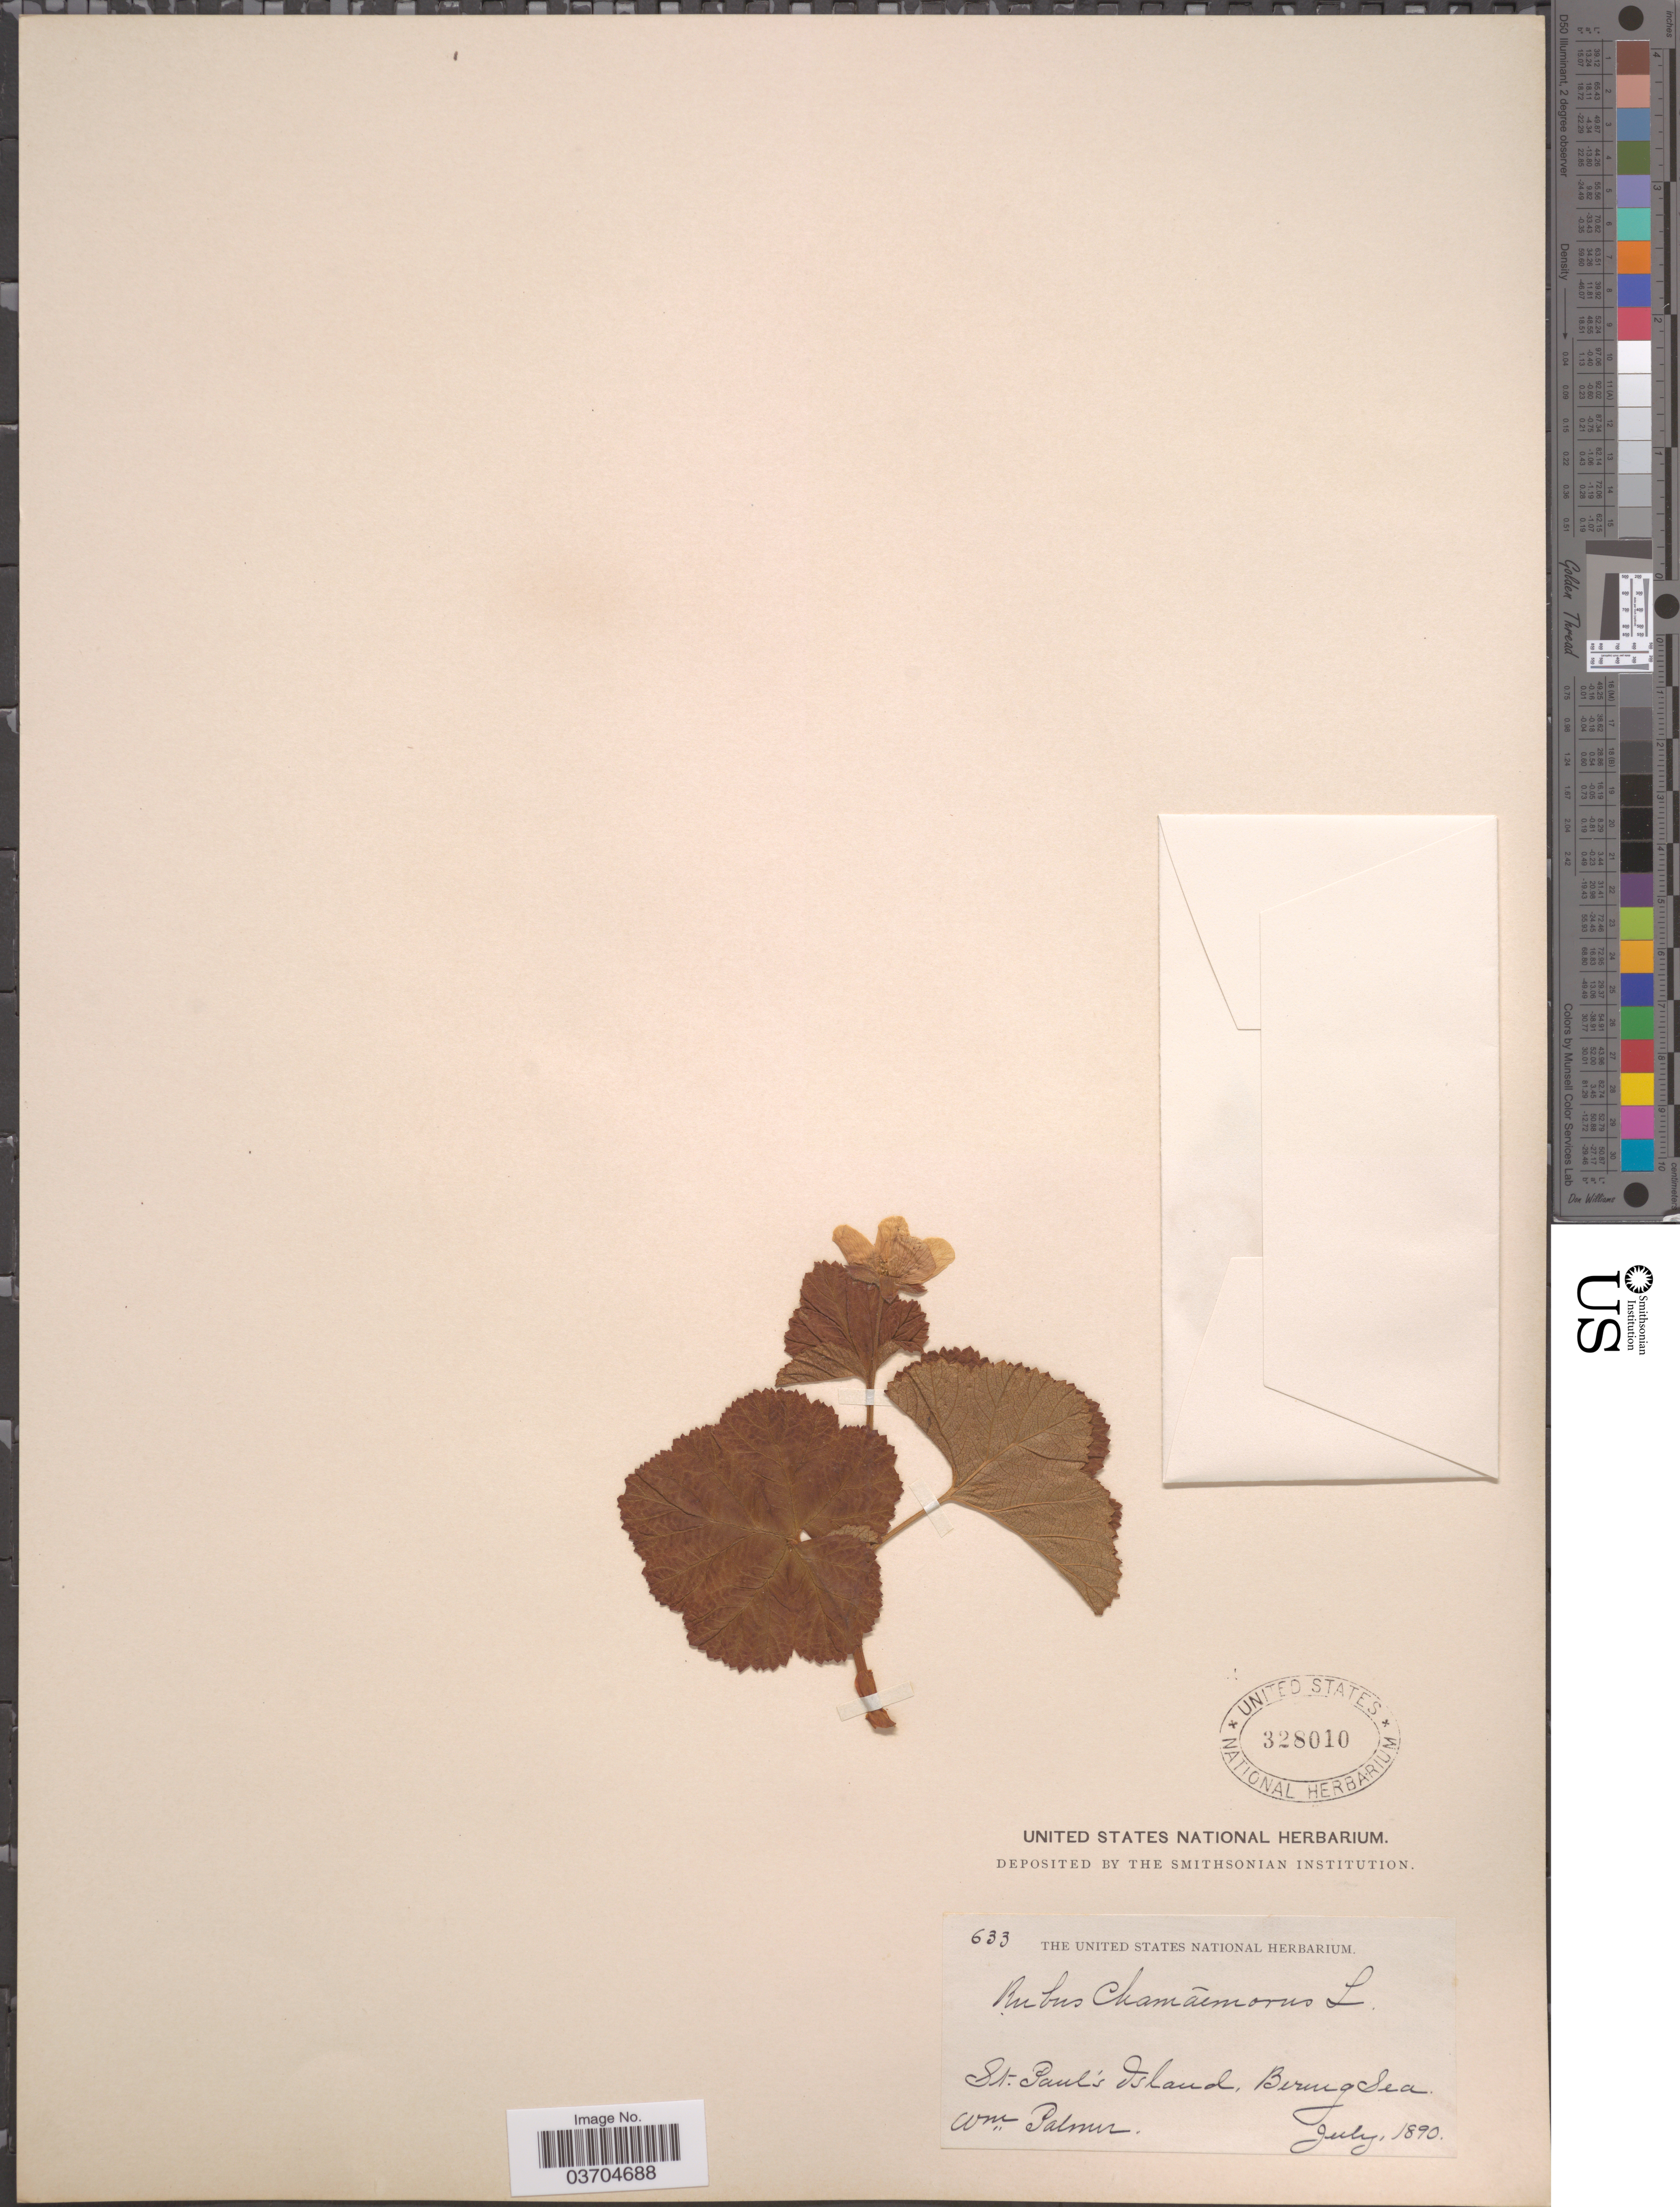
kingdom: Plantae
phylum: Tracheophyta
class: Magnoliopsida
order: Rosales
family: Rosaceae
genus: Rubus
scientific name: Rubus chamaemorus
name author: L.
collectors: W. Palmer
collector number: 633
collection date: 1890-07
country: United States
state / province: Alaska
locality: St. Paul's Island, Bering Sea.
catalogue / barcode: US 328010